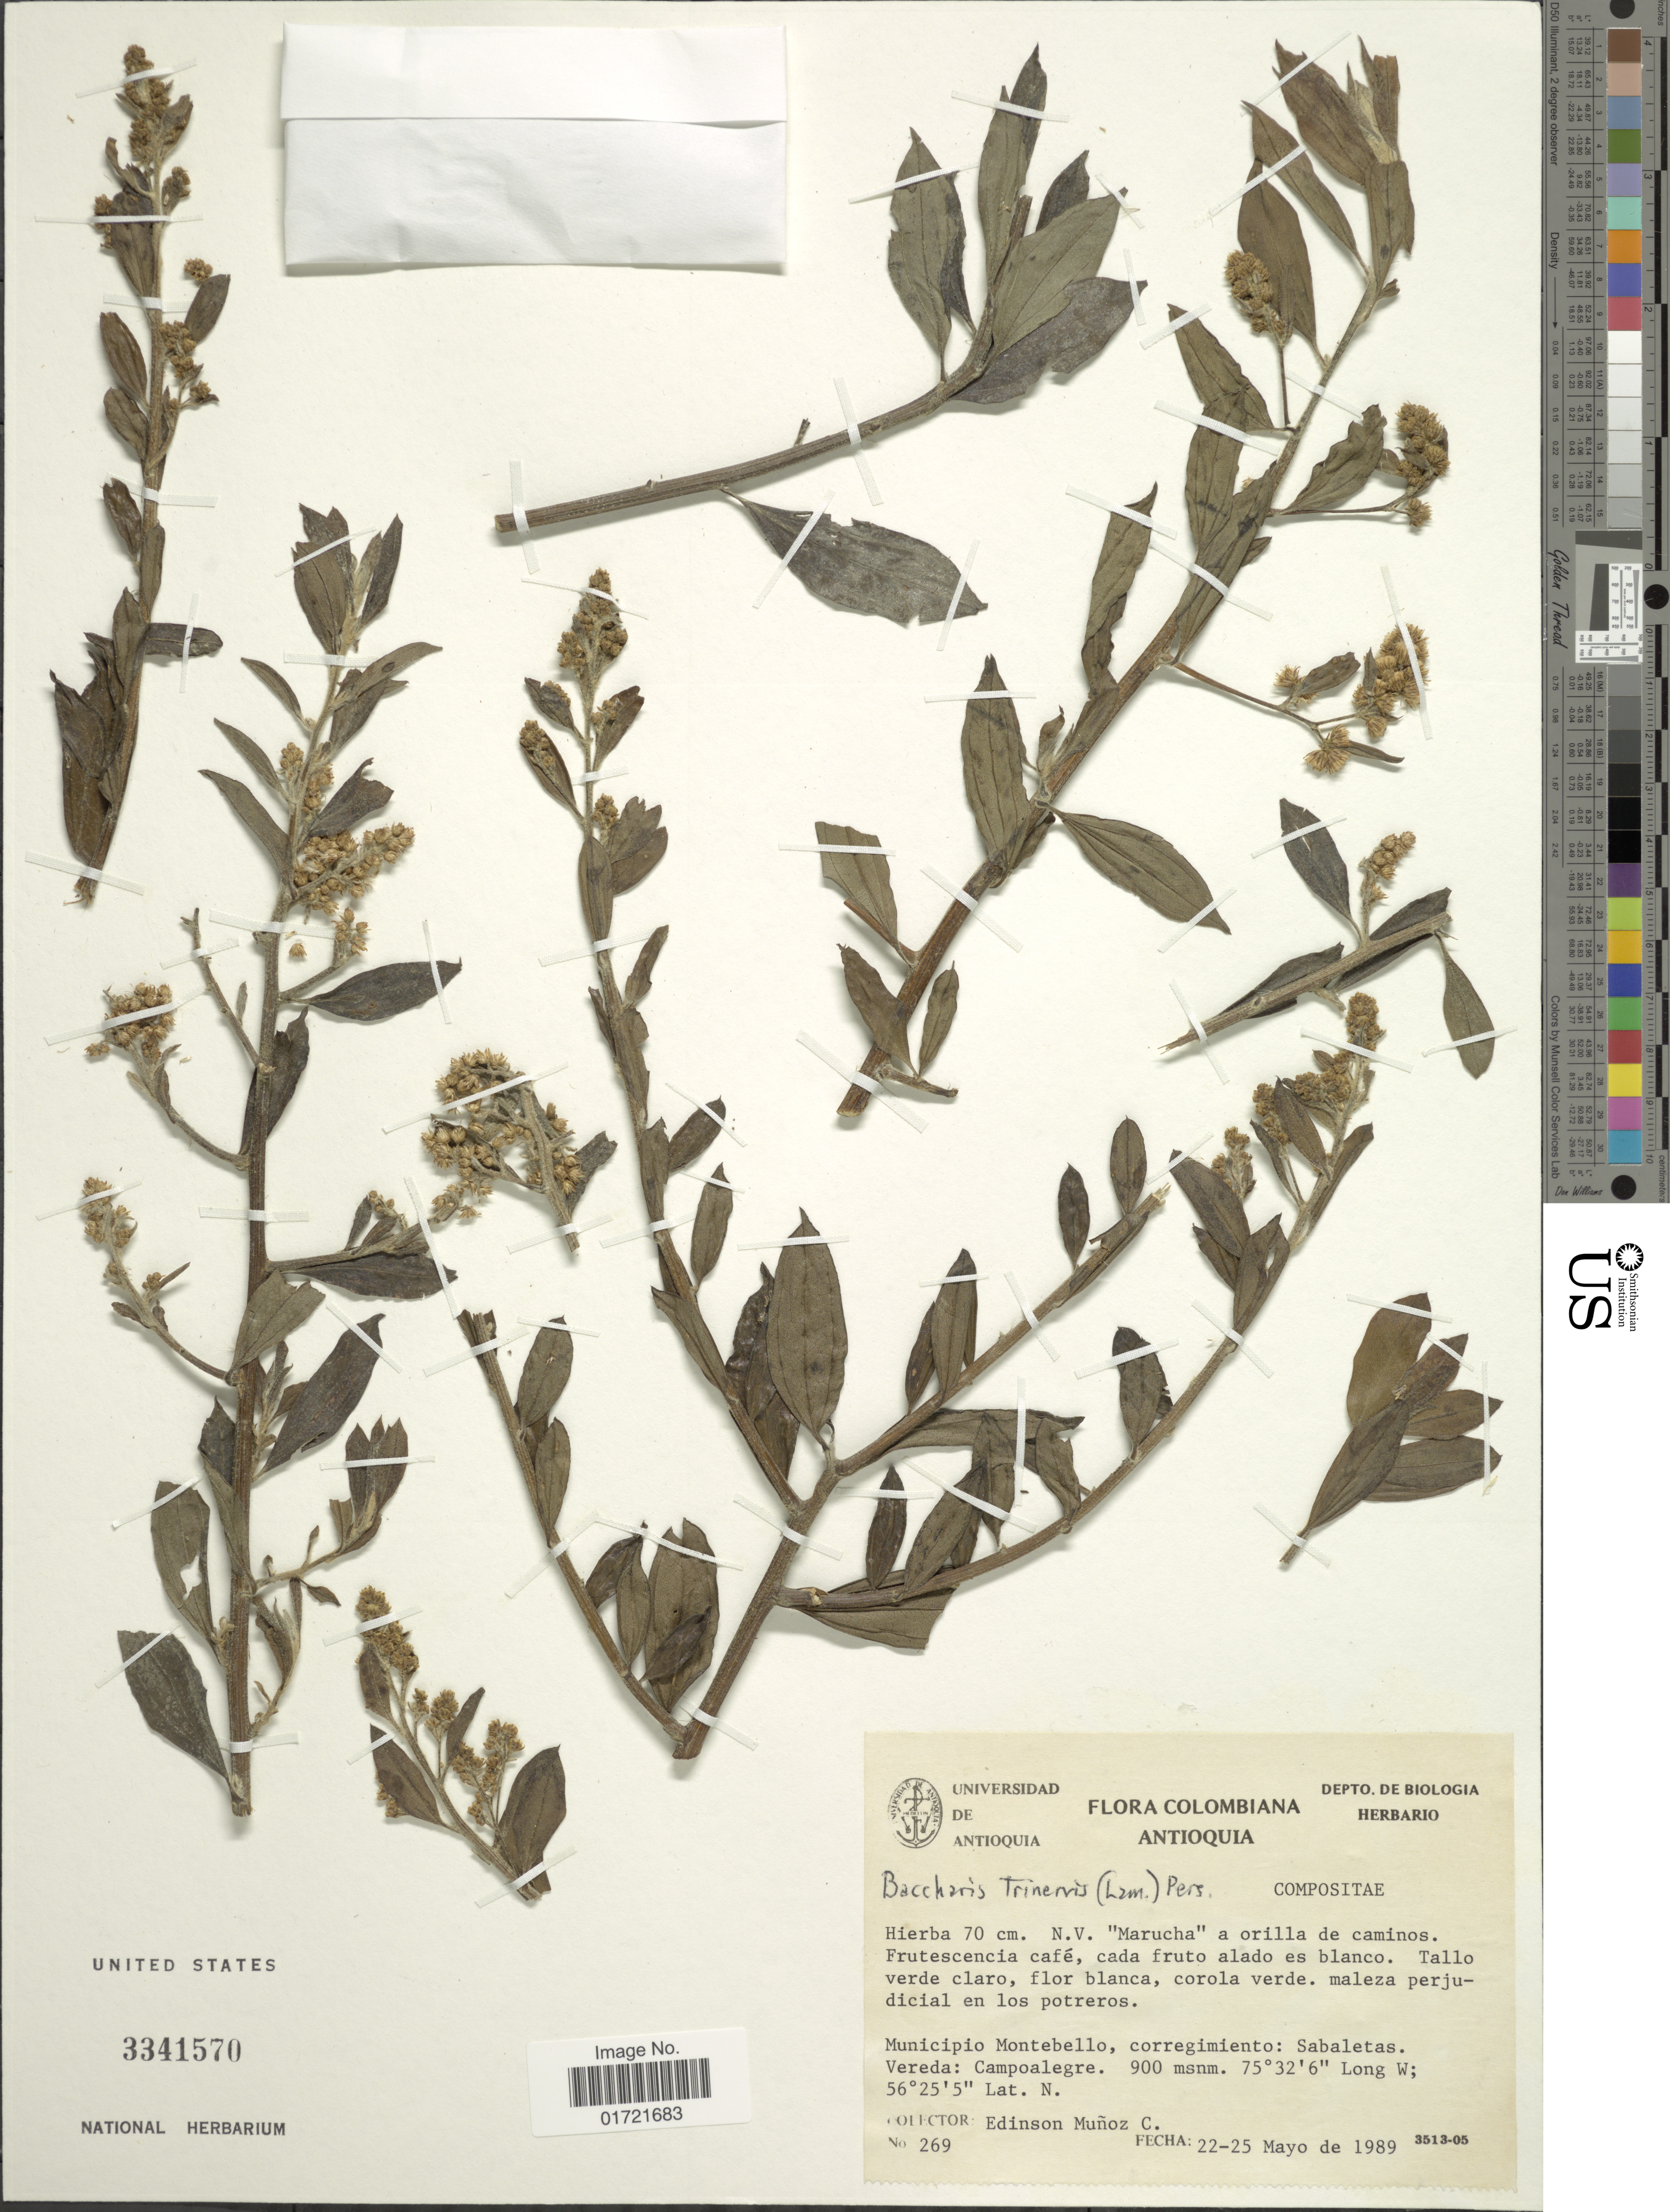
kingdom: Plantae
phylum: Tracheophyta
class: Magnoliopsida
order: Asterales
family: Asteraceae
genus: Baccharis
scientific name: Baccharis trinervis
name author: (Lam.) Pers.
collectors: E. Munoz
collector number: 269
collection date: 1989-05-22/1989-05-25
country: Colombia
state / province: Antioquia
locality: Municipio Montebello, corregimiento: Sabaletas Vereda: Campoalegre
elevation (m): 900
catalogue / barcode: US 3341570